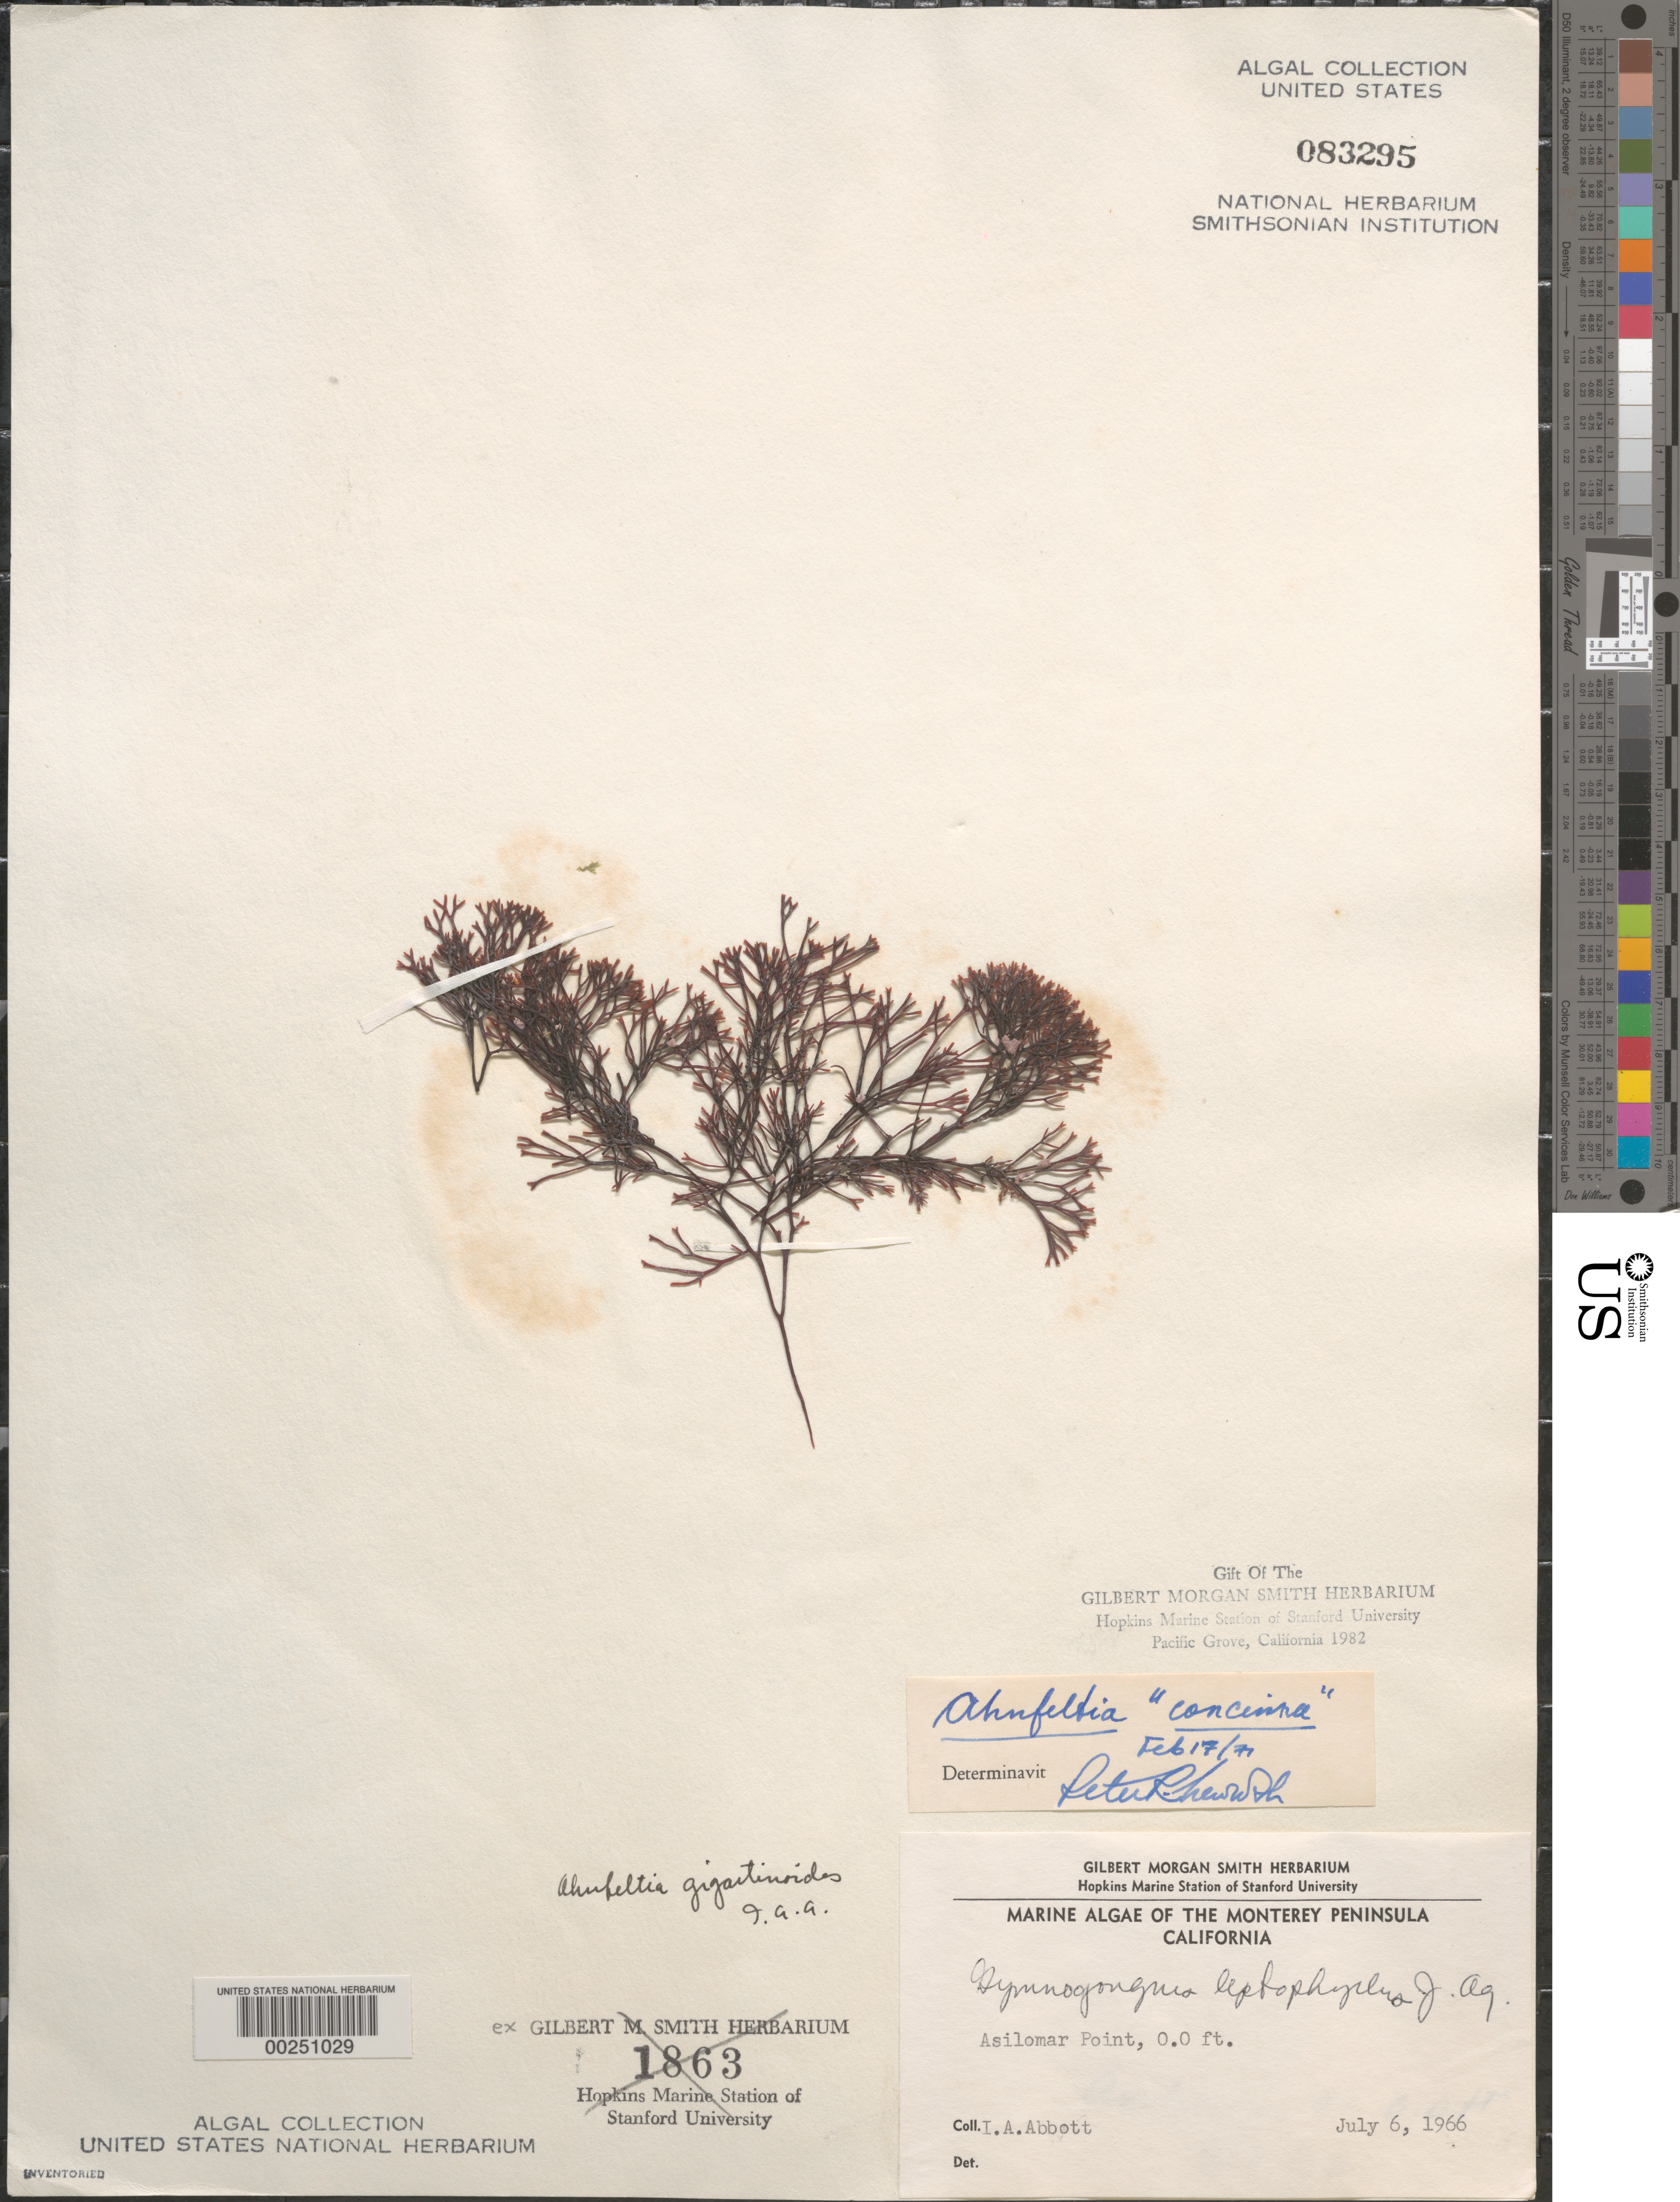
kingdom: Plantae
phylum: Rhodophyta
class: Florideophyceae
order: Gigartinales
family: Phyllophoraceae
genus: Gymnogongrus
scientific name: Gymnogongrus durvillei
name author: (Bory) M.S.Calderon & S.M. Boo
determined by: Algae name updating Project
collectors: I. A. Abbott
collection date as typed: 06 Jul 1966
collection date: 1966-07-06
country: United States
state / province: California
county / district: Monterey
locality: Asilomar Point, Monterey Peninsula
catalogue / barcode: US 83295